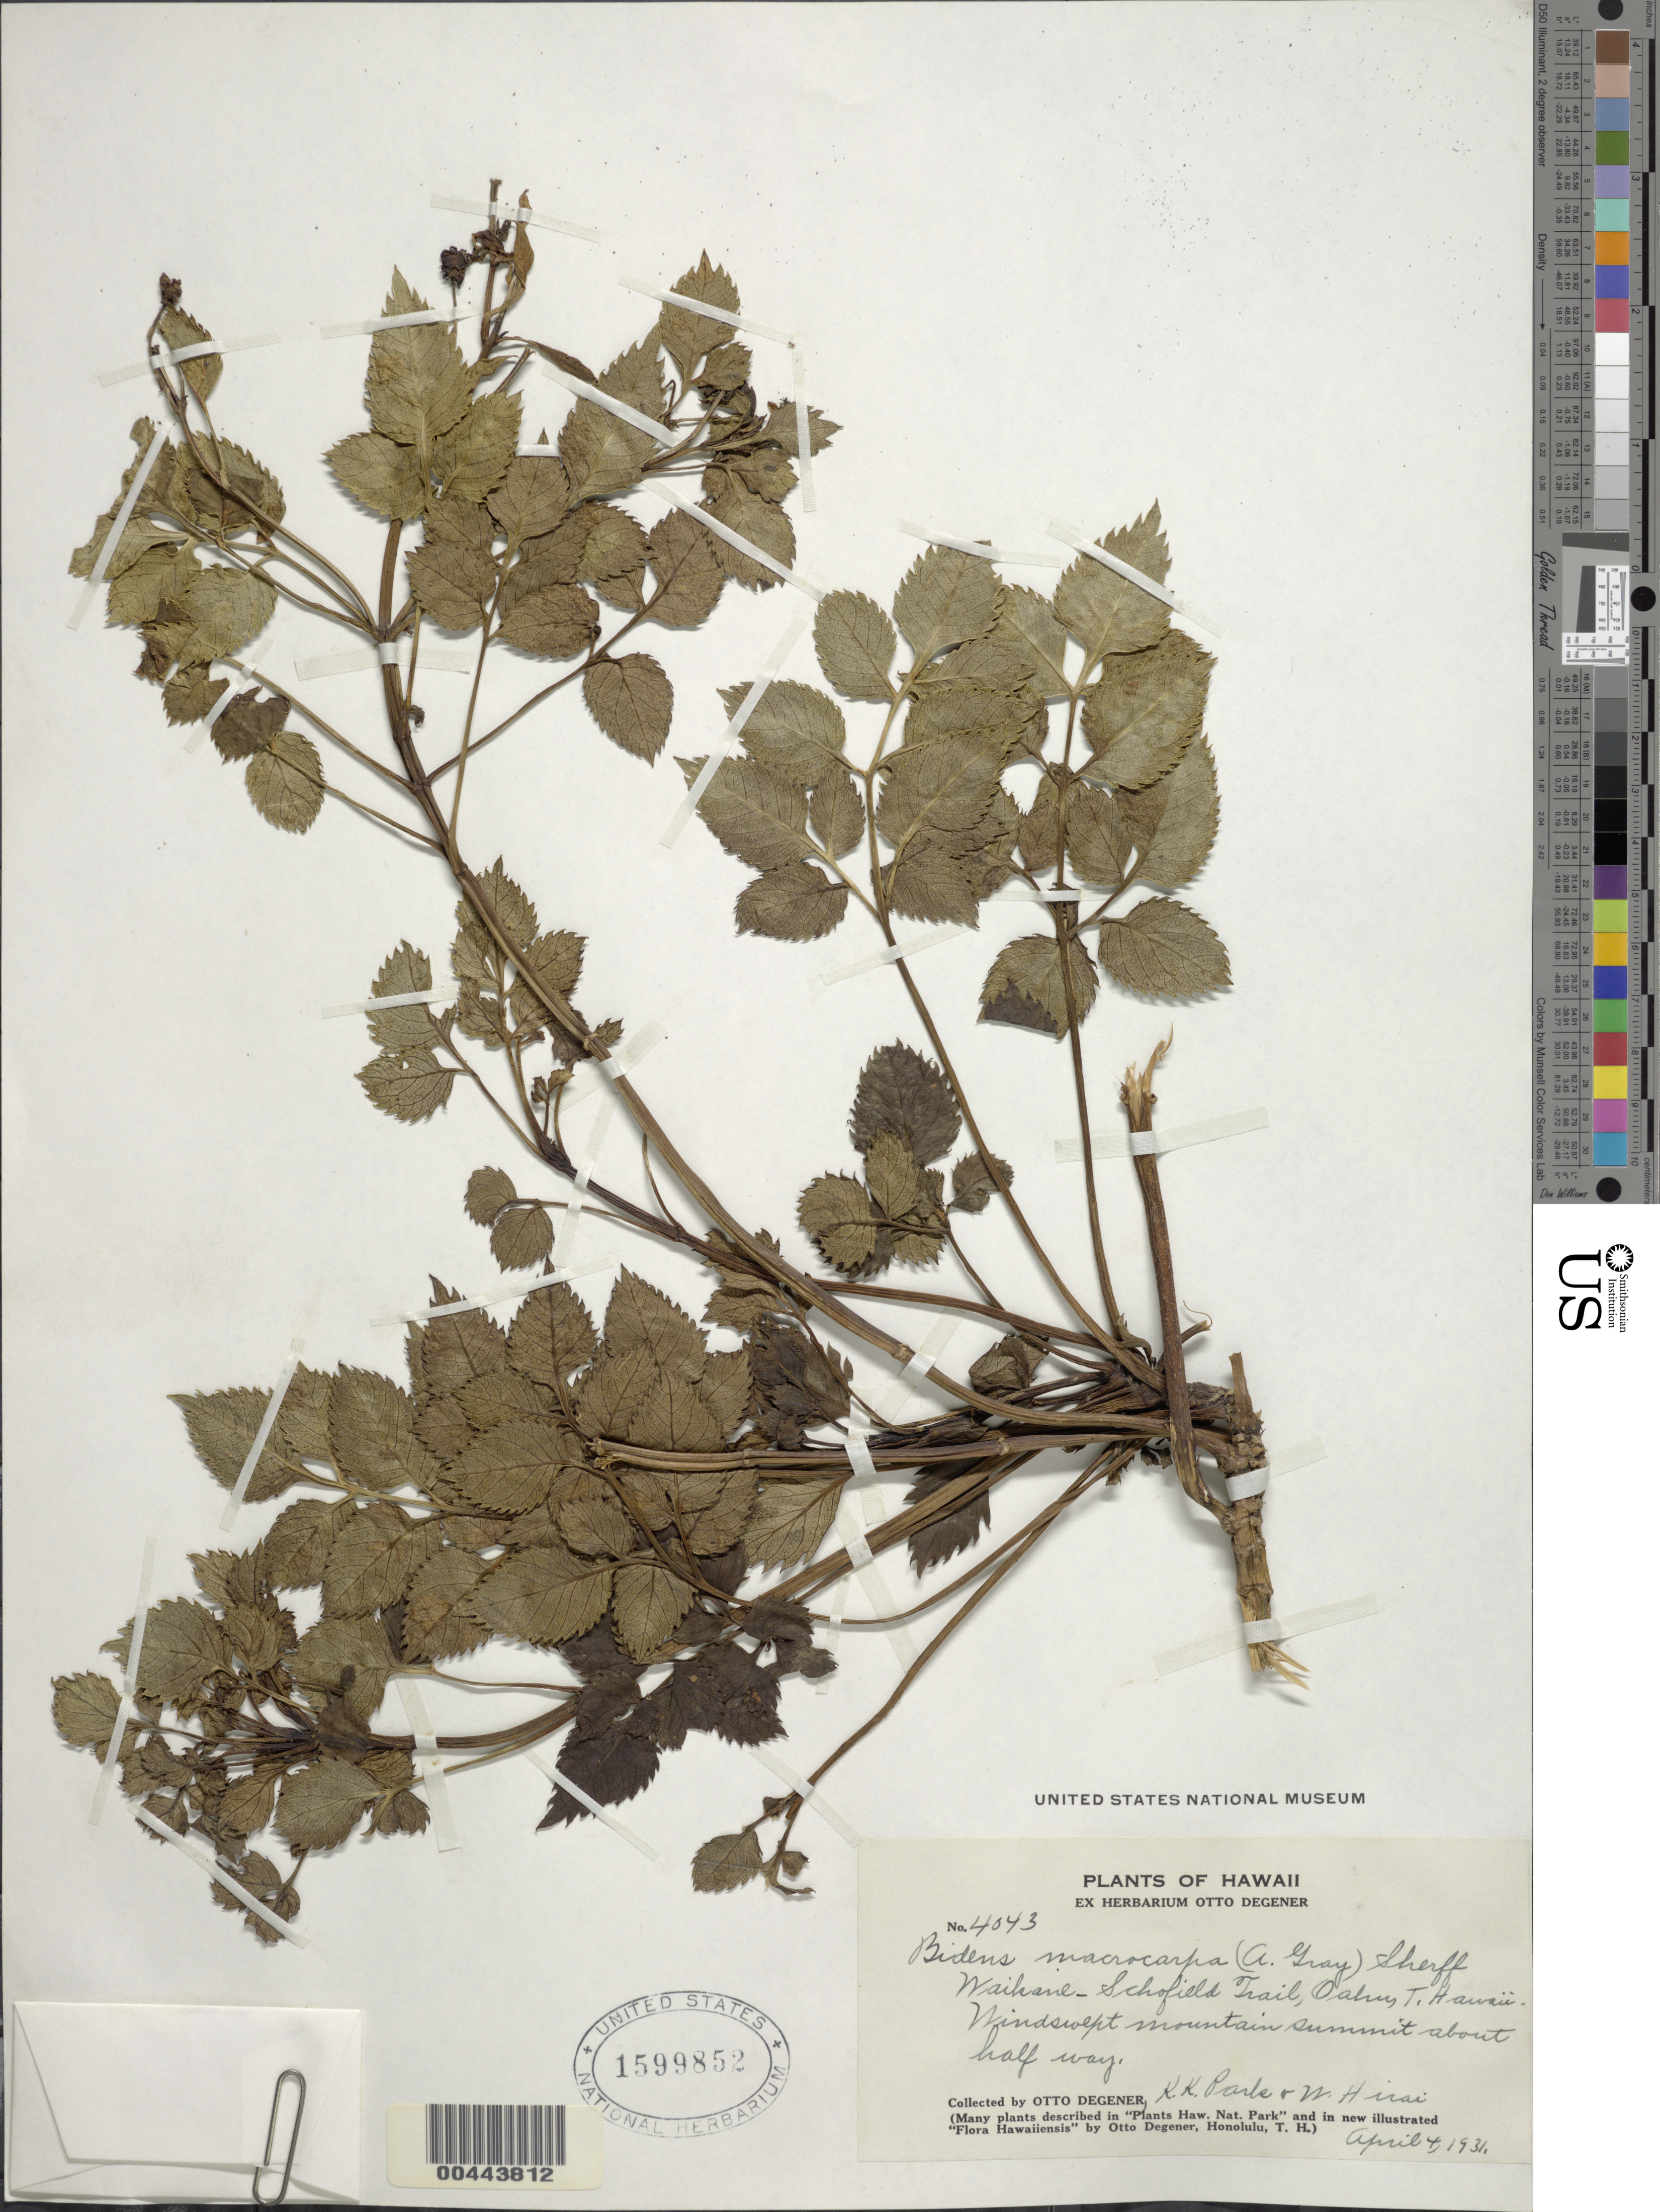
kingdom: Plantae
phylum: Tracheophyta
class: Magnoliopsida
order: Asterales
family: Asteraceae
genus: Bidens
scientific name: Bidens macrocarpa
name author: (A. Gray) Sherff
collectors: O. Degener, K. Park & W. Hirai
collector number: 4043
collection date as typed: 4 Apr 1931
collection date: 1931-04-04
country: United States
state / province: Hawaii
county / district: Kauai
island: Kaua'i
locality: Waikane-Schofield Trail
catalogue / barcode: US 1599852